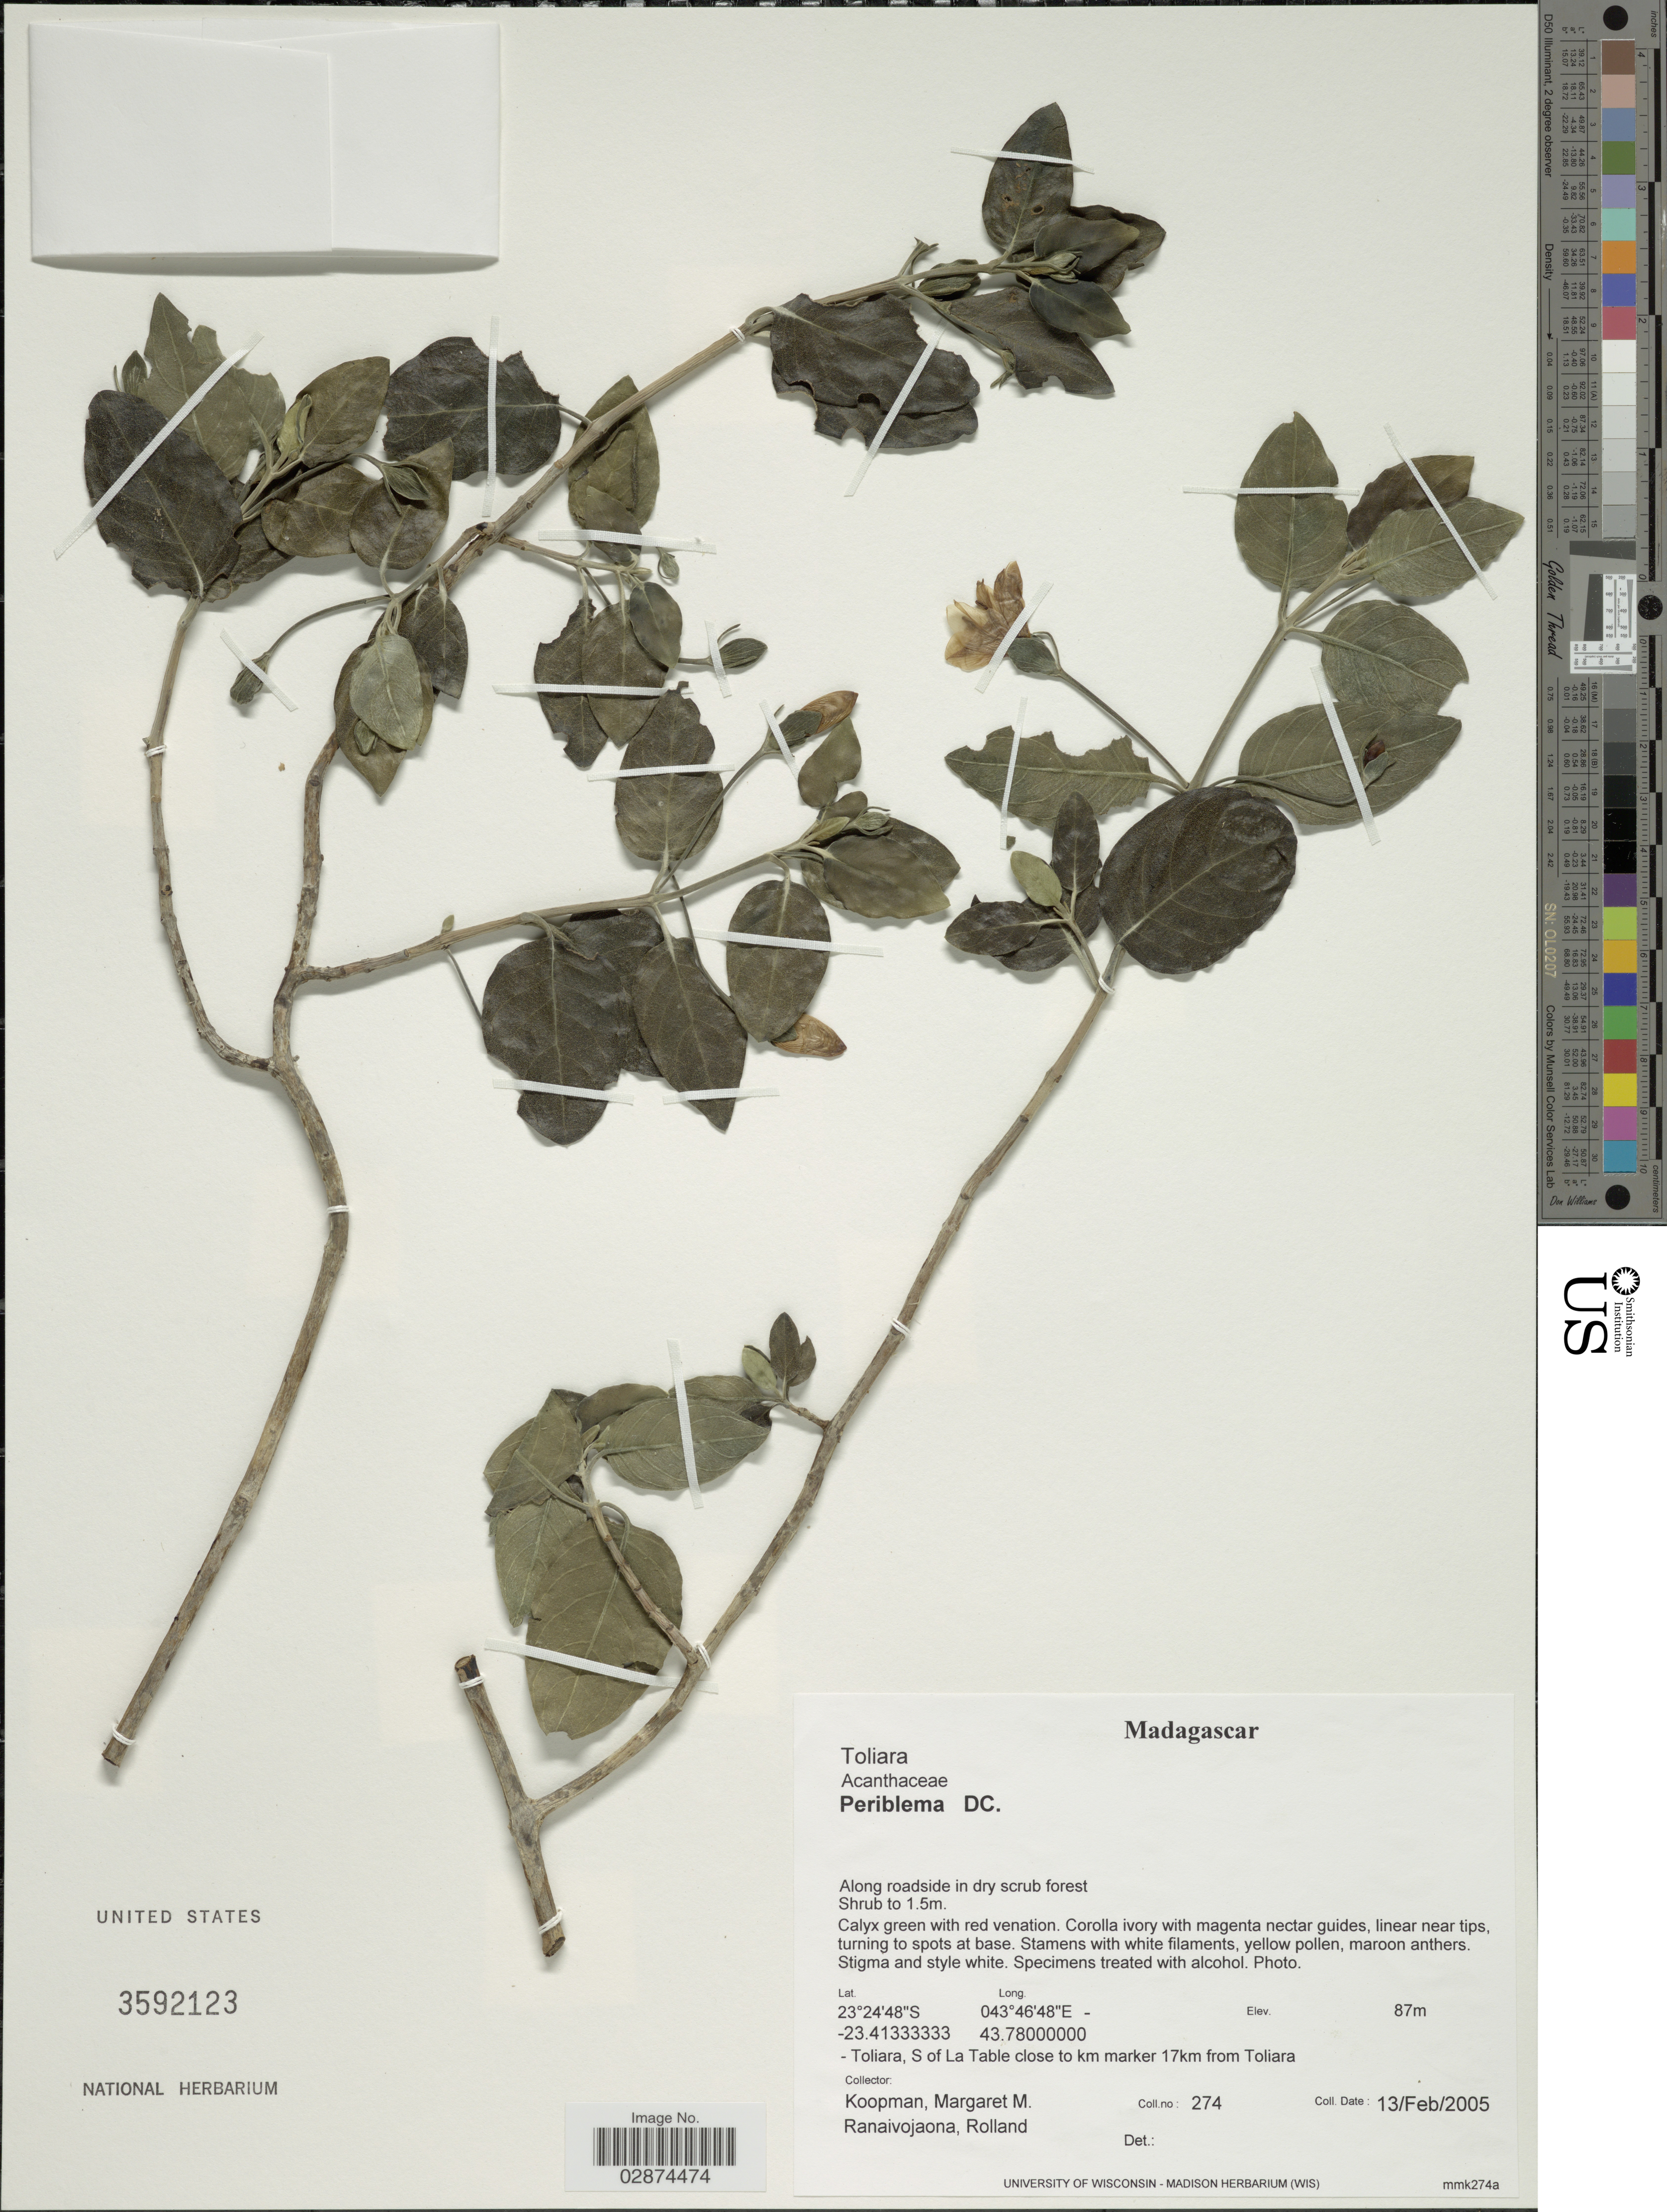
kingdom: Plantae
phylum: Tracheophyta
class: Magnoliopsida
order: Lamiales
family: Acanthaceae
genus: Periblema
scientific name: Periblema sp.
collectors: M. M. Koopman & R. Ranaivojaona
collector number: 274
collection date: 2005-02-13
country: Madagascar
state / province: Atsimo-Andrefana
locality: Toliara, S of La Table close to km marker 17km from Toliara.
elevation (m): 87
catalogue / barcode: US 3592123